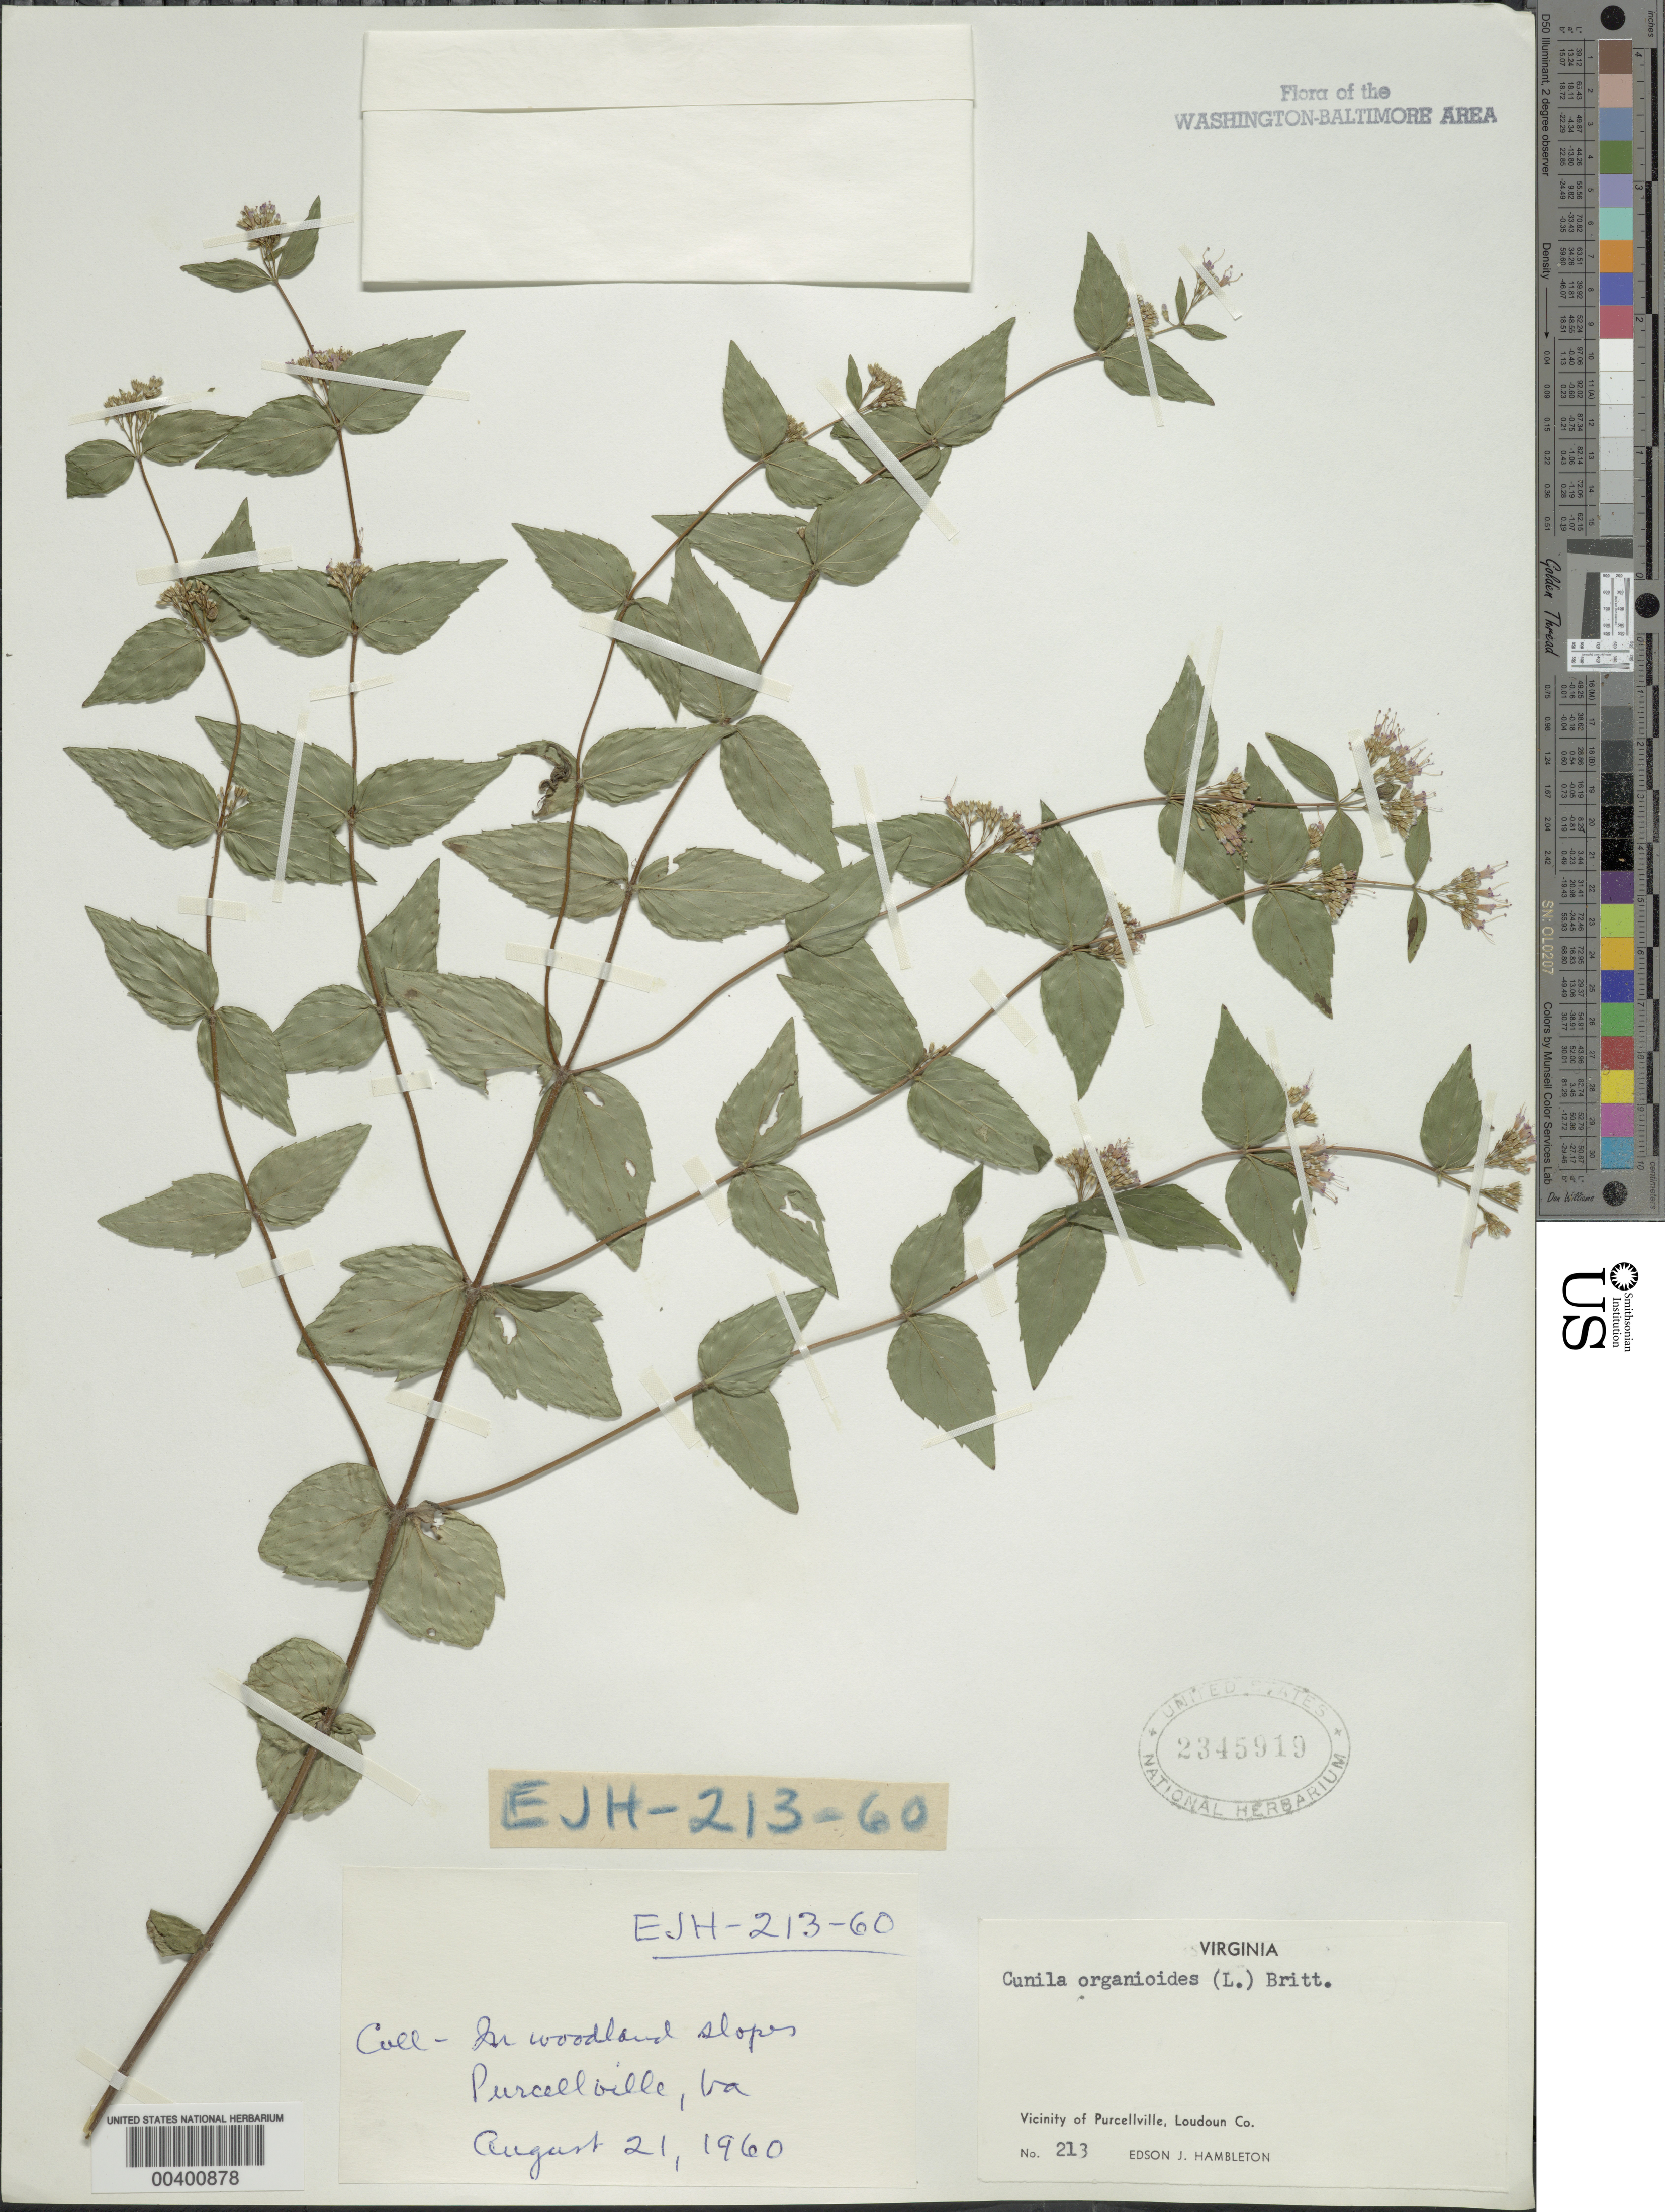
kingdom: Plantae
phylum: Tracheophyta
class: Magnoliopsida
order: Lamiales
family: Lamiaceae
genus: Cunila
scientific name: Cunila origanoides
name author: (L.) Britton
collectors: E. Hambleton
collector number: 213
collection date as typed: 21 Aug 1960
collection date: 1960-08-21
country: United States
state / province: Virginia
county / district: Loudoun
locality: Purcellville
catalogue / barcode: US 2345919